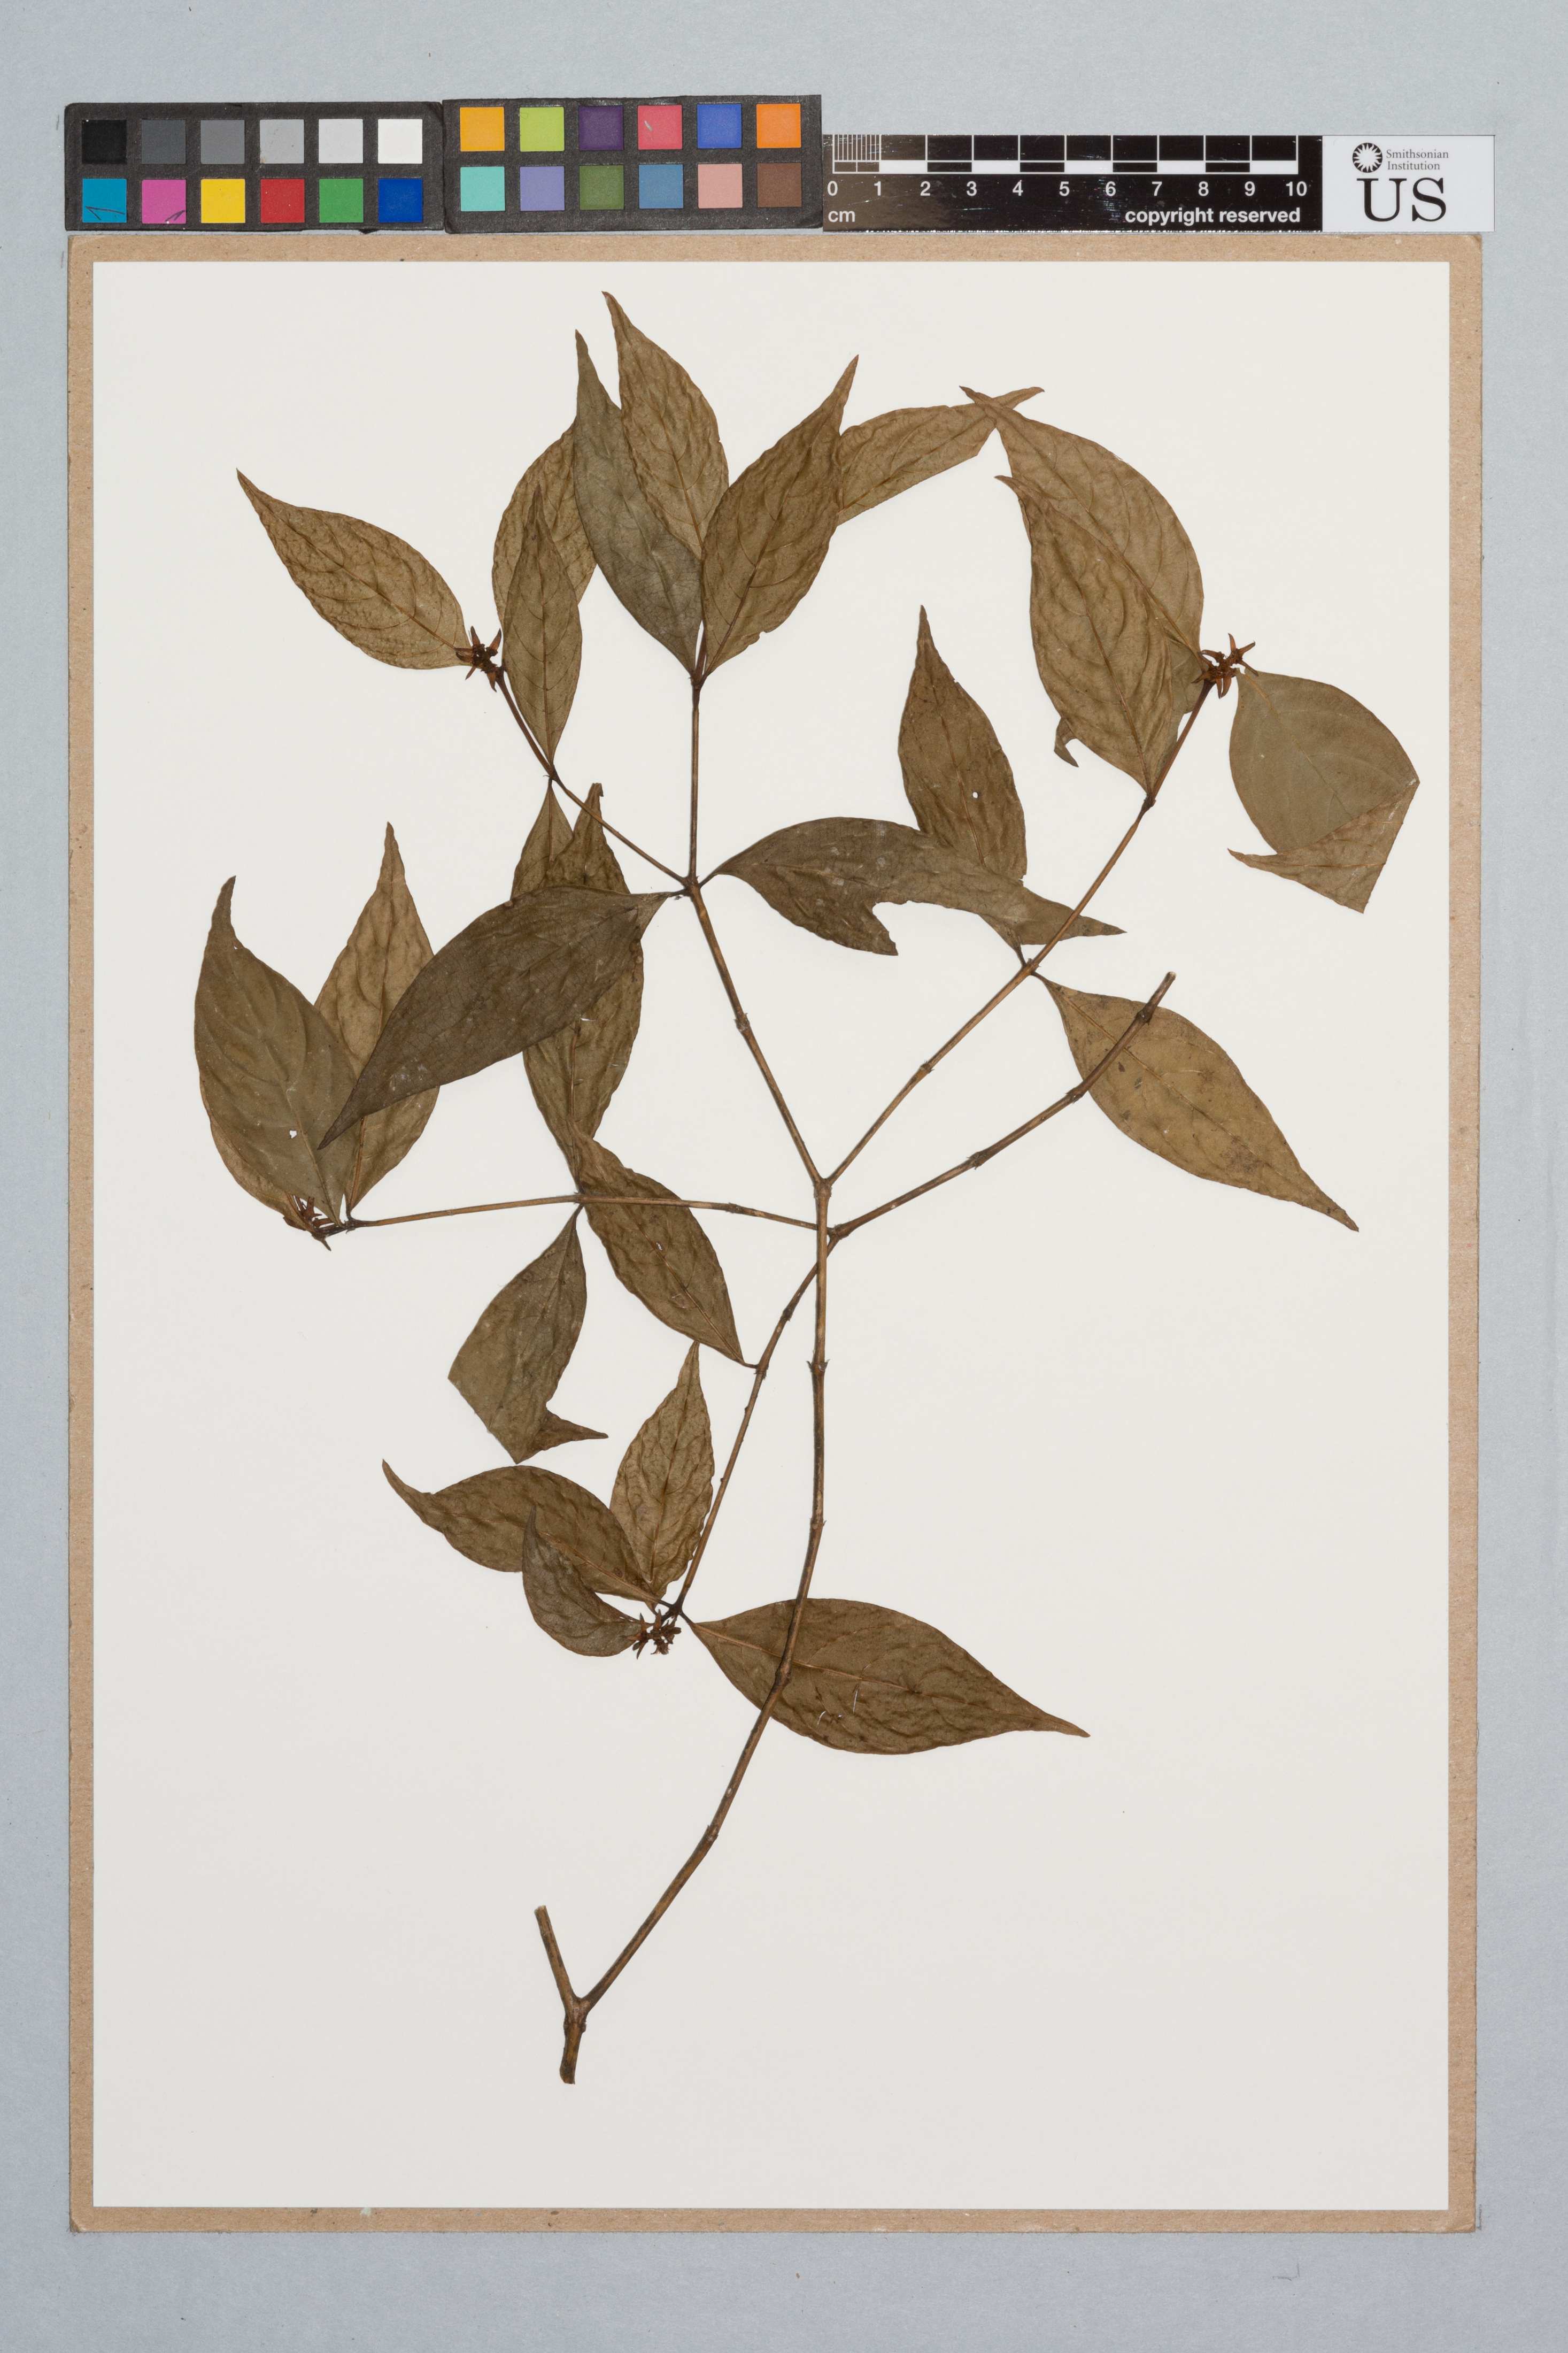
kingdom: Plantae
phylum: Tracheophyta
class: Magnoliopsida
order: Gentianales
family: Rubiaceae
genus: Psychotria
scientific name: Psychotria barbiflora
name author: DC.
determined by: Taylor, Charlotte M.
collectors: P. Mutchnick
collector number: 952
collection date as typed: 27 February 1995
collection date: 1995-02-27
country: Guyana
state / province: Potaro-Siparuni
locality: Iwokrama Reserve. Essequibo watershed; Georgetown/Lethem Road, Mount Daniel transect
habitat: Mesic forest on sandy soils dominated by Ocotea, Eperua and Lecythidaceae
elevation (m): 100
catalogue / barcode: US 3344256